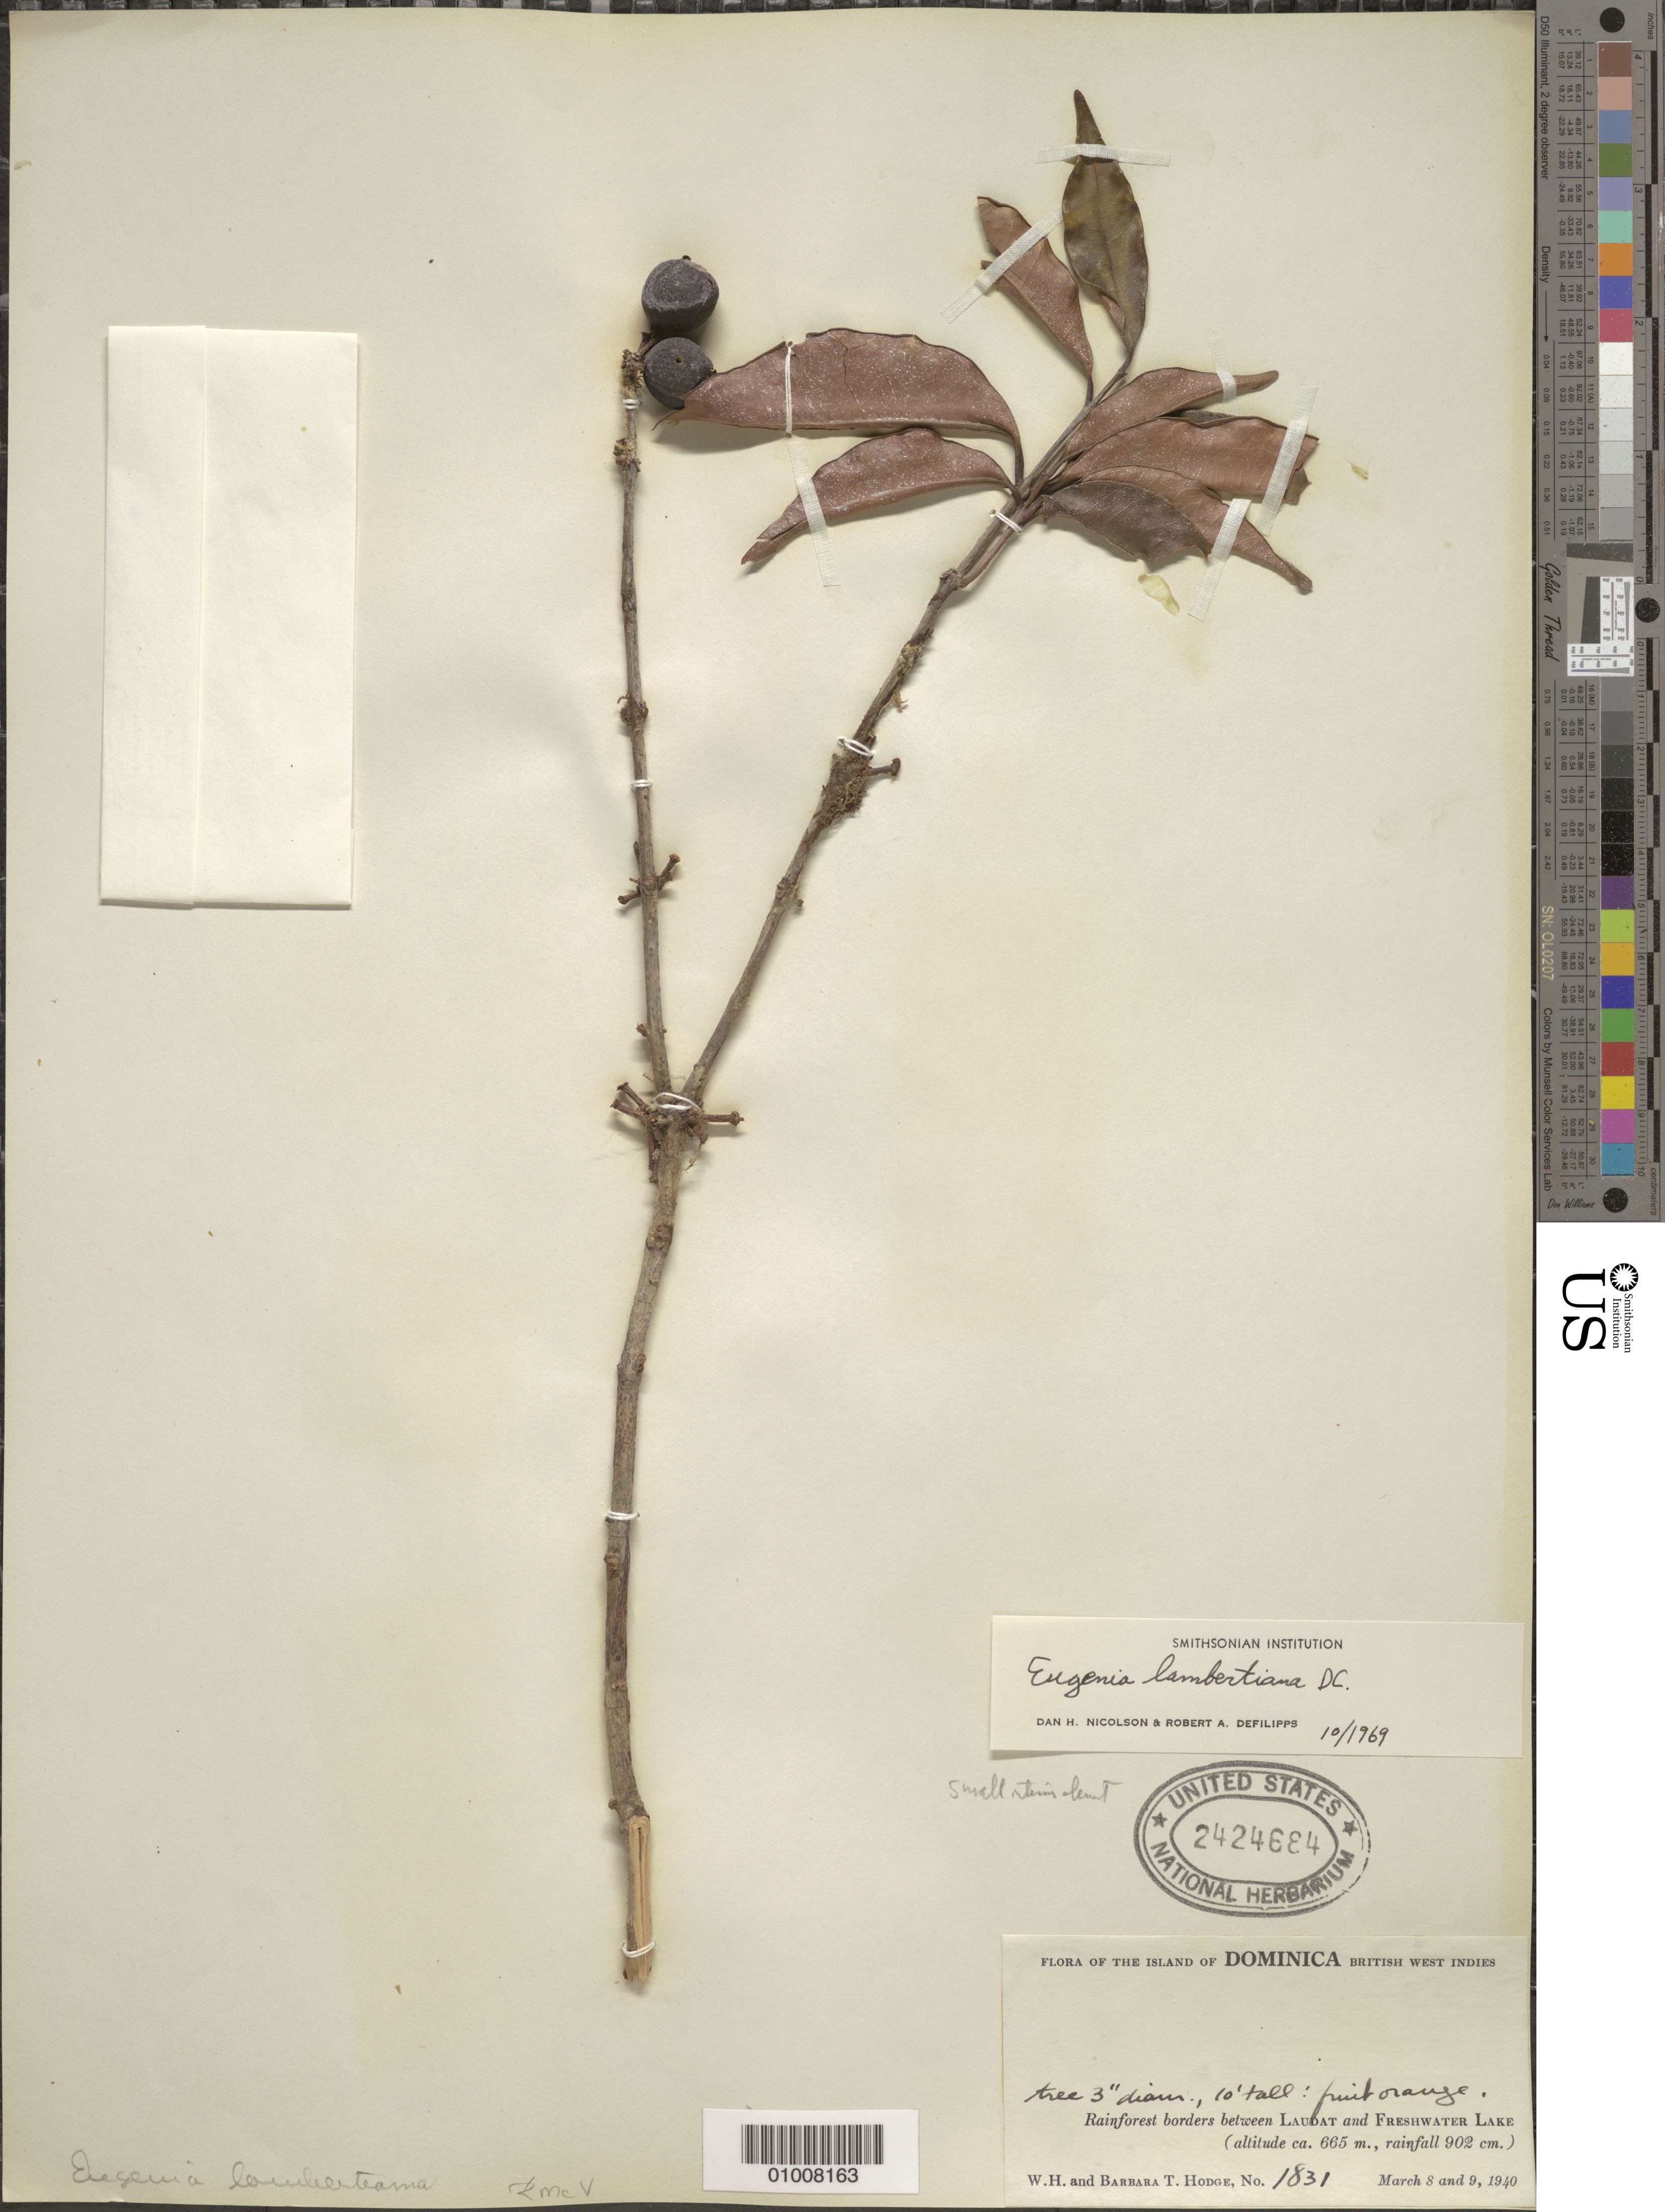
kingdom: Plantae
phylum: Tracheophyta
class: Magnoliopsida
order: Myrtales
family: Myrtaceae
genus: Eugenia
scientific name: Eugenia lambertiana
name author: DC.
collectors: W. Hodge & B. Hodge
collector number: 1831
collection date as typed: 08 Mar 1940 to 09 Mar 1940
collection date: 1940-03-08/1940-03-09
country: Dominica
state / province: St. George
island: Dominica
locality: Between Laudat and Freshwater Lake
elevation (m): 665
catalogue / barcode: US 2424684